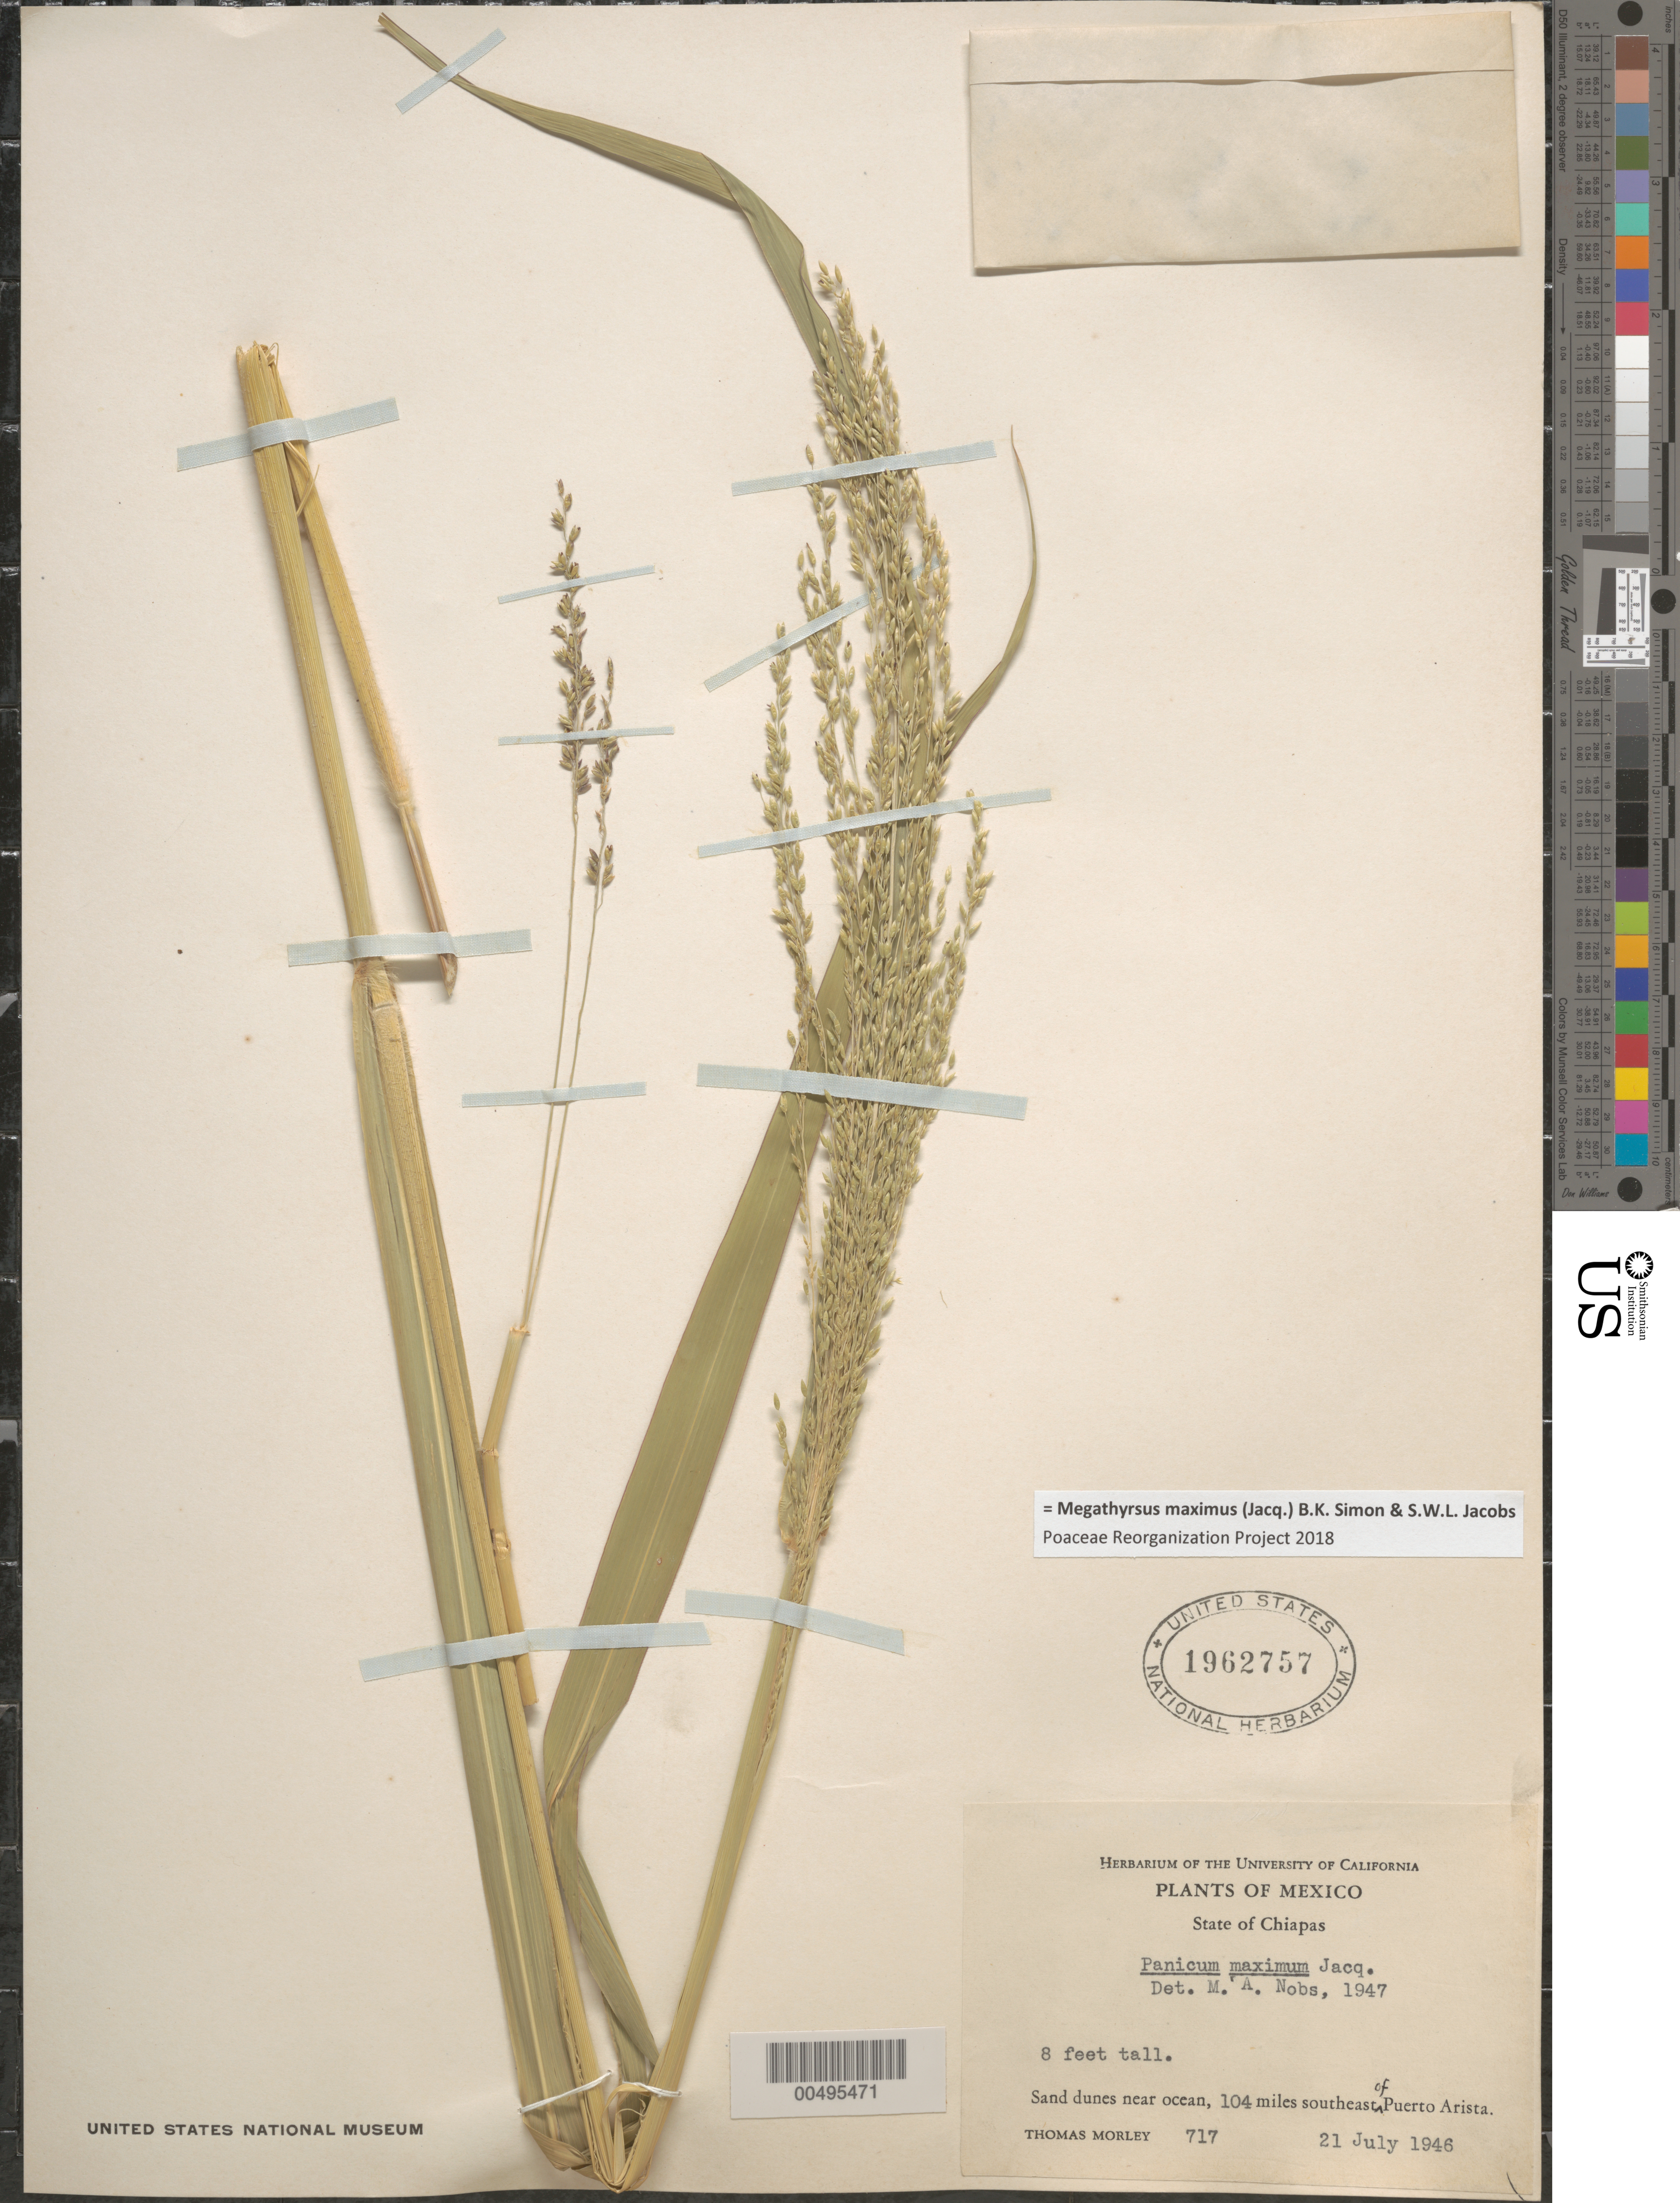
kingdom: Plantae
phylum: Tracheophyta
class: Liliopsida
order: Poales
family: Poaceae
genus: Megathyrsus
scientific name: Megathyrsus maximus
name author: (Jacq.) B.K. Simon & S.W.L. Jacobs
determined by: Poaceae Reorganization Project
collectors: T. Morley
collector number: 717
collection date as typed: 21 Jul 1946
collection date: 1946-07-21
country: Mexico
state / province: Chiapas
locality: Near ocean, 104 mi SE of Puerto Arista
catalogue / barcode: US 1962757